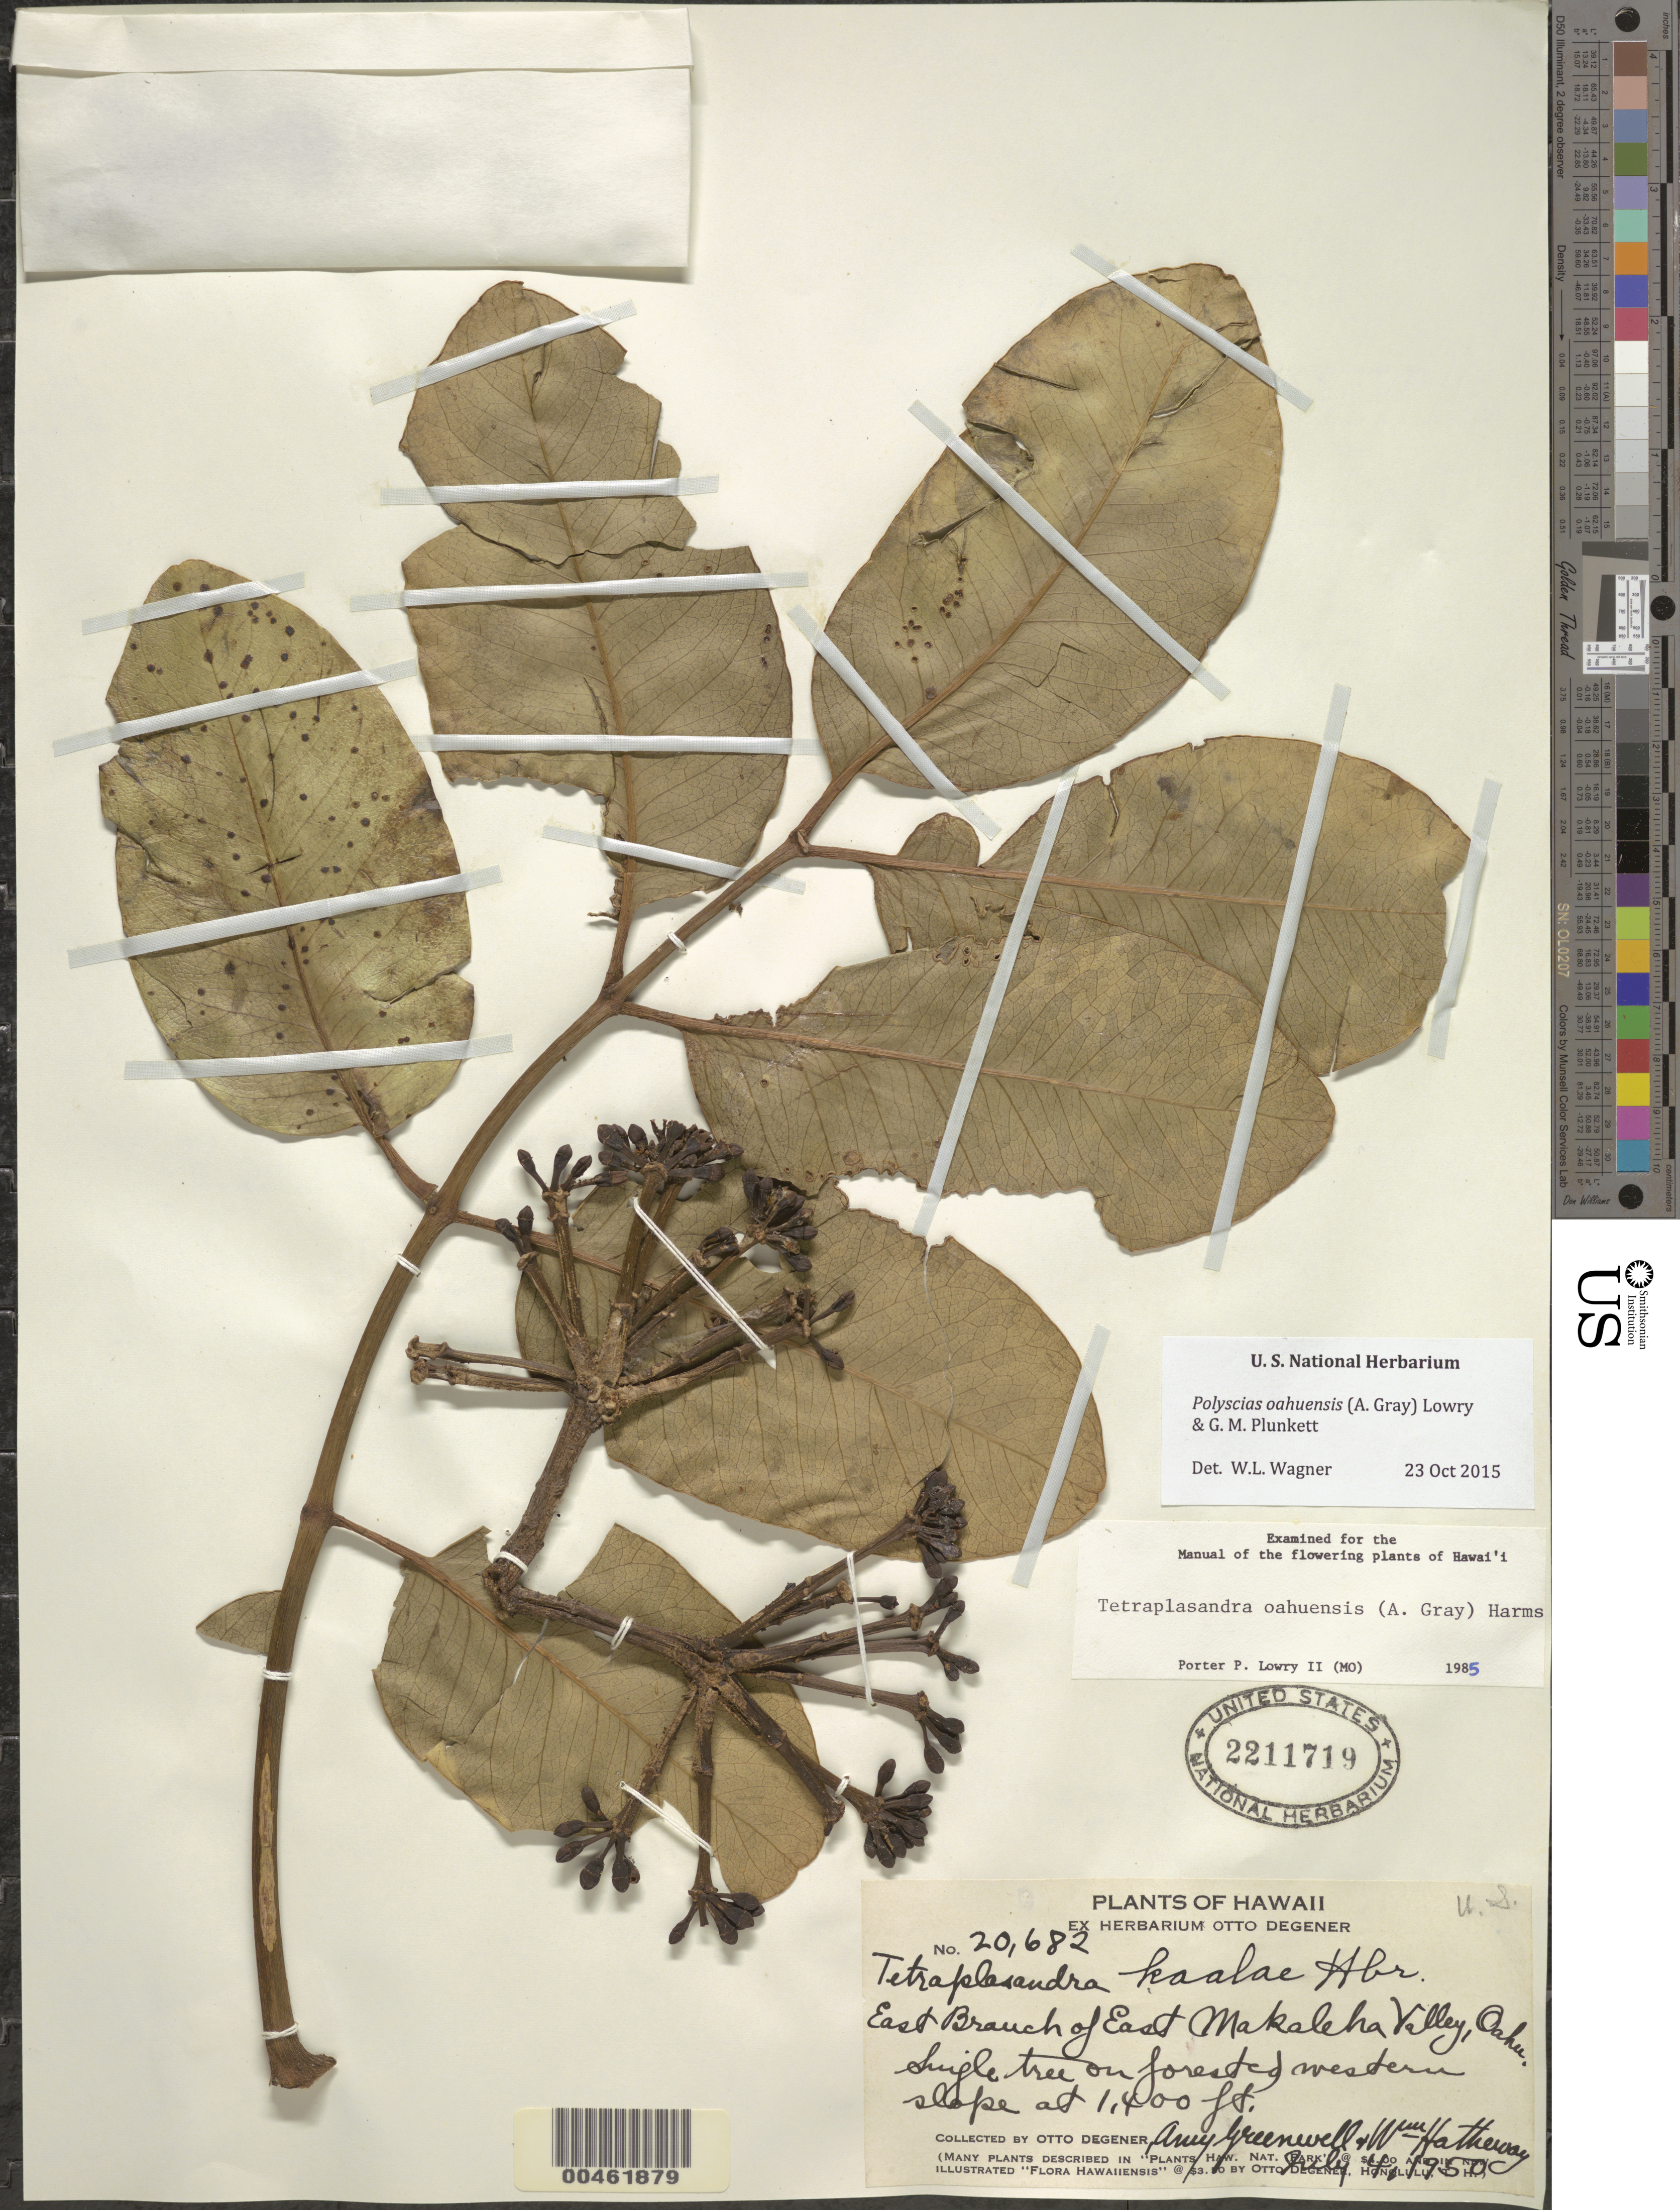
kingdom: Plantae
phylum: Tracheophyta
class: Magnoliopsida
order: Apiales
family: Araliaceae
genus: Polyscias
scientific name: Polyscias oahuensis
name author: (A. Gray) Lowry & G. M. Plunkett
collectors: O. Degener, A. B. Greenwell & W. H. Hatheway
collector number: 20682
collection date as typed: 4 Jul 1950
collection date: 1950-07-04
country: United States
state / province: Hawaii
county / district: Honolulu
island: Oahu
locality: East Branch of East Makaleha Valley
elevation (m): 427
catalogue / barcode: US 2211719